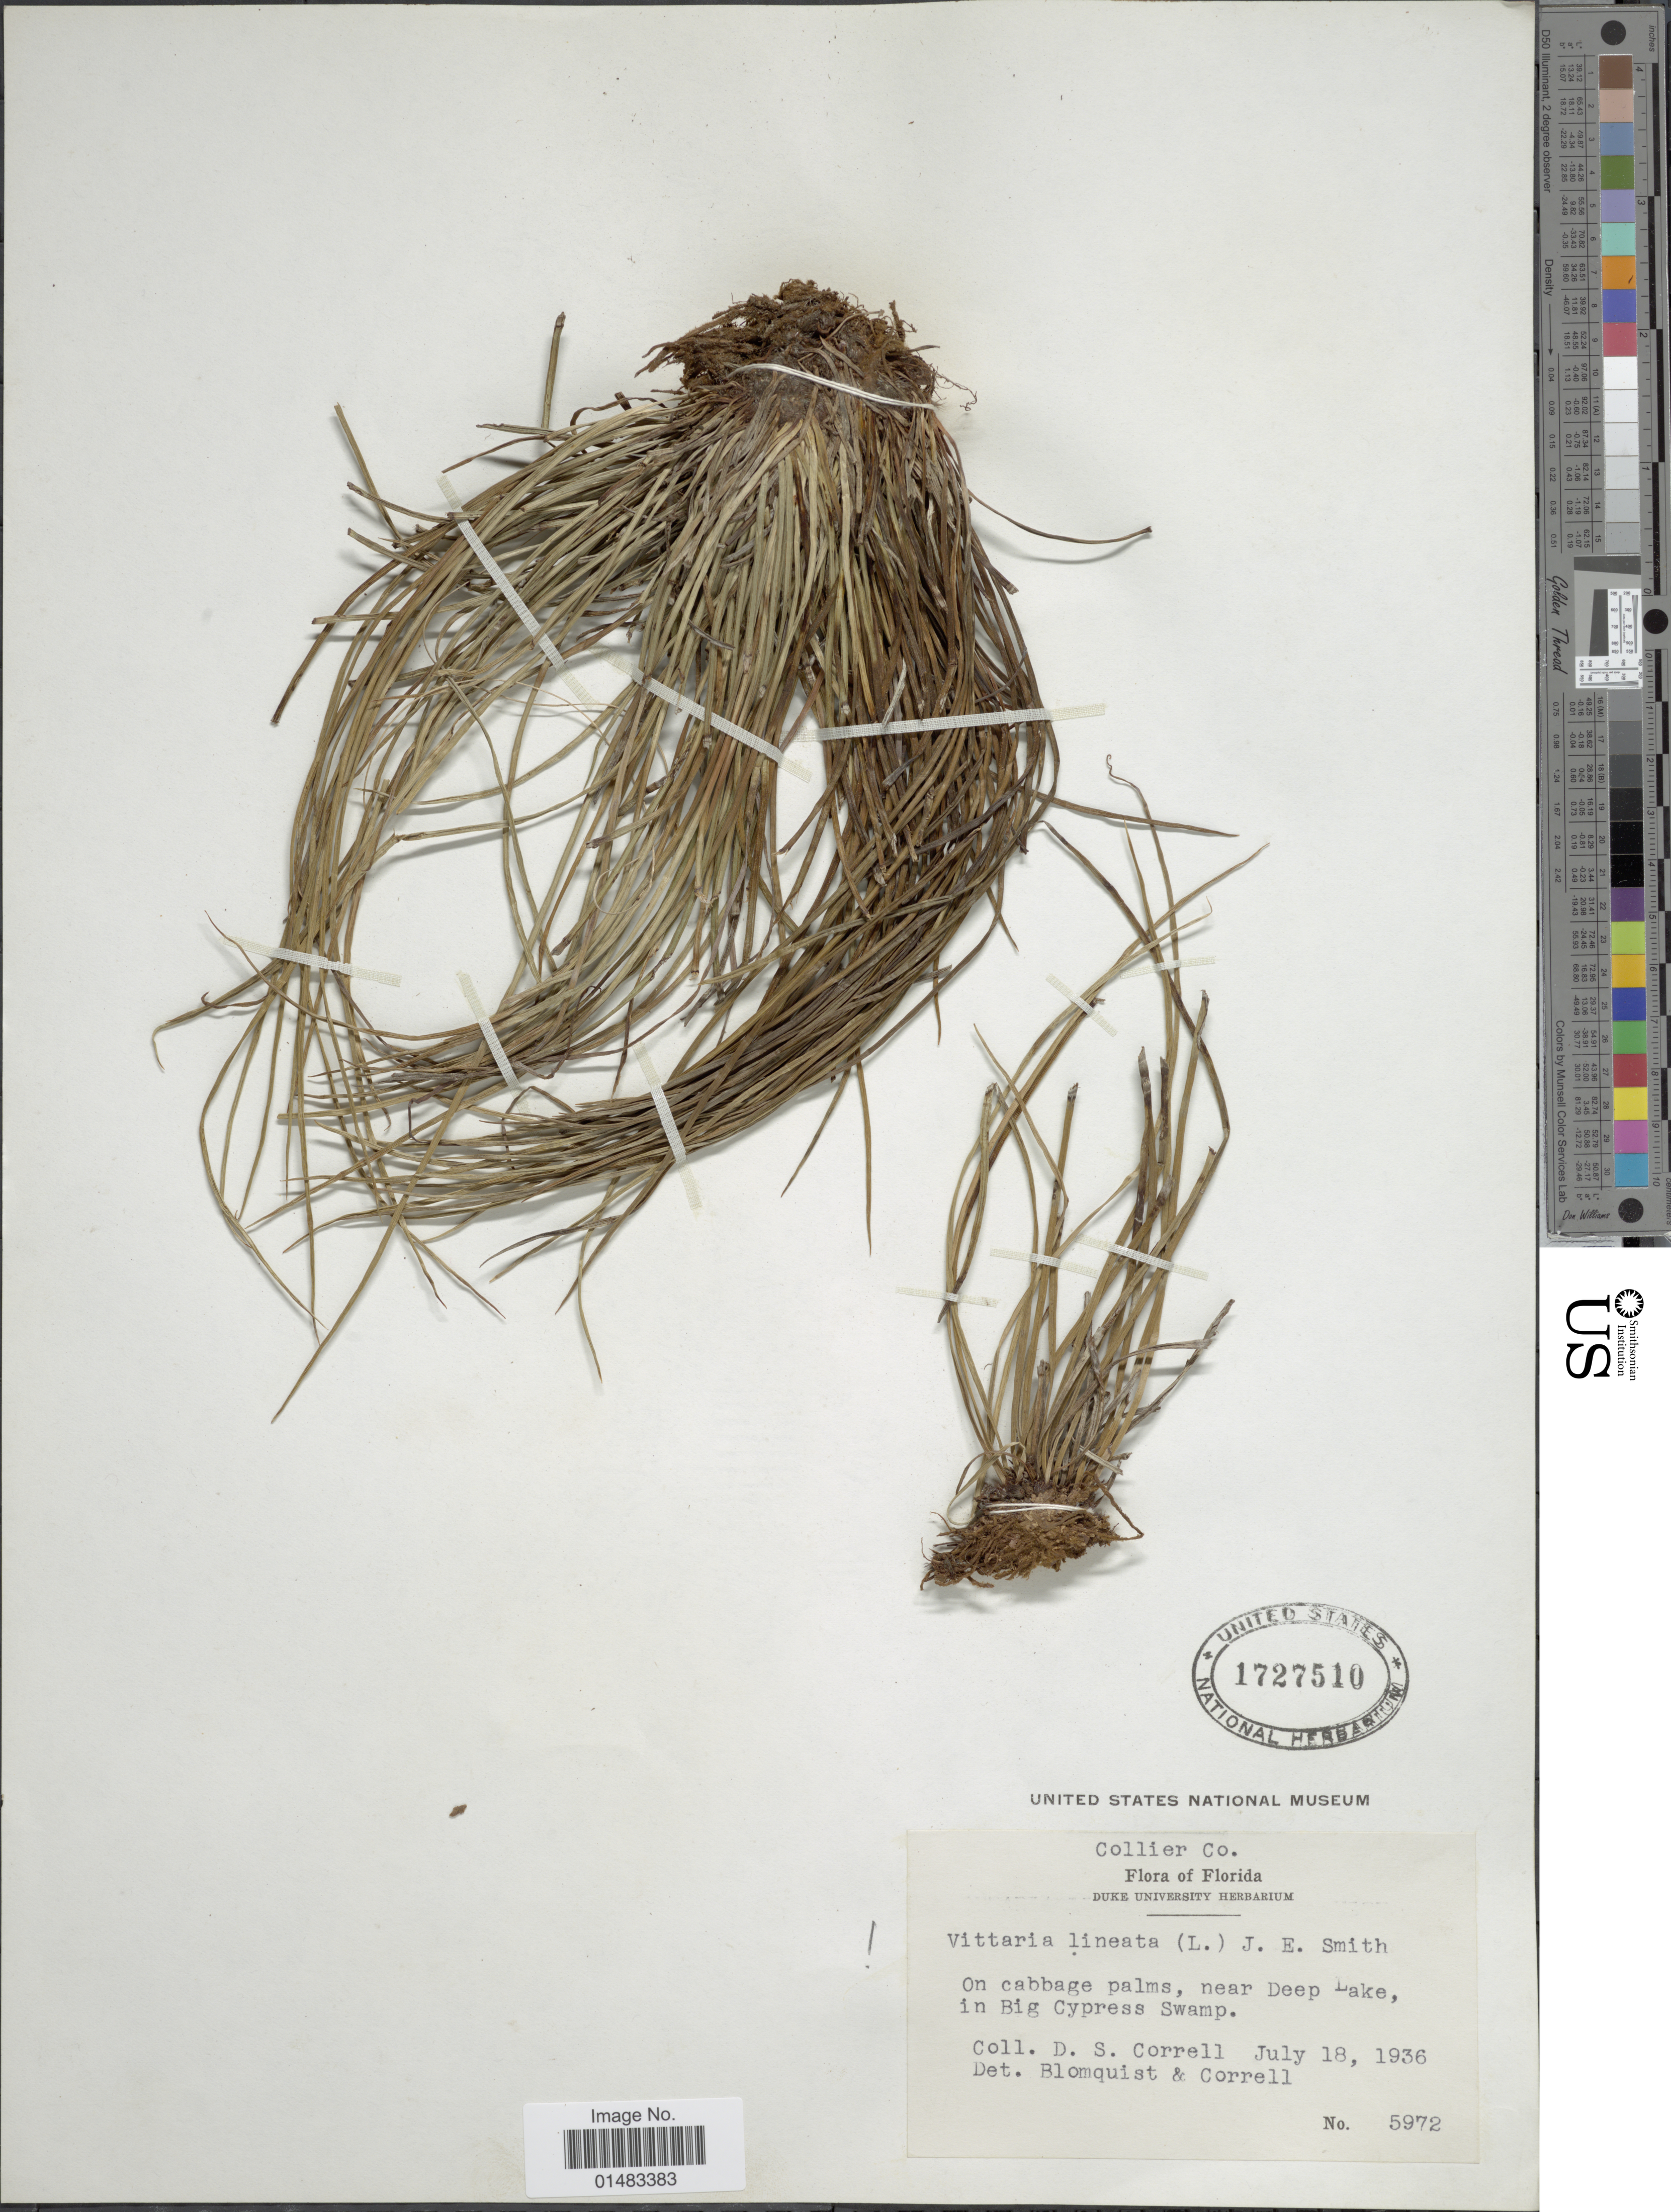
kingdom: Plantae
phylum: Tracheophyta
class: Polypodiopsida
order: Polypodiales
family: Pteridaceae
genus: Vittaria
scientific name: Vittaria lineata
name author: (L.) Sm.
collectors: D. S. Correll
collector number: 5972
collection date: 1936-07-18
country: United States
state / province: Florida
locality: On cabbage palms, near Deep Lake, in Big Cypress Swamp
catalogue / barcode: US 1727510